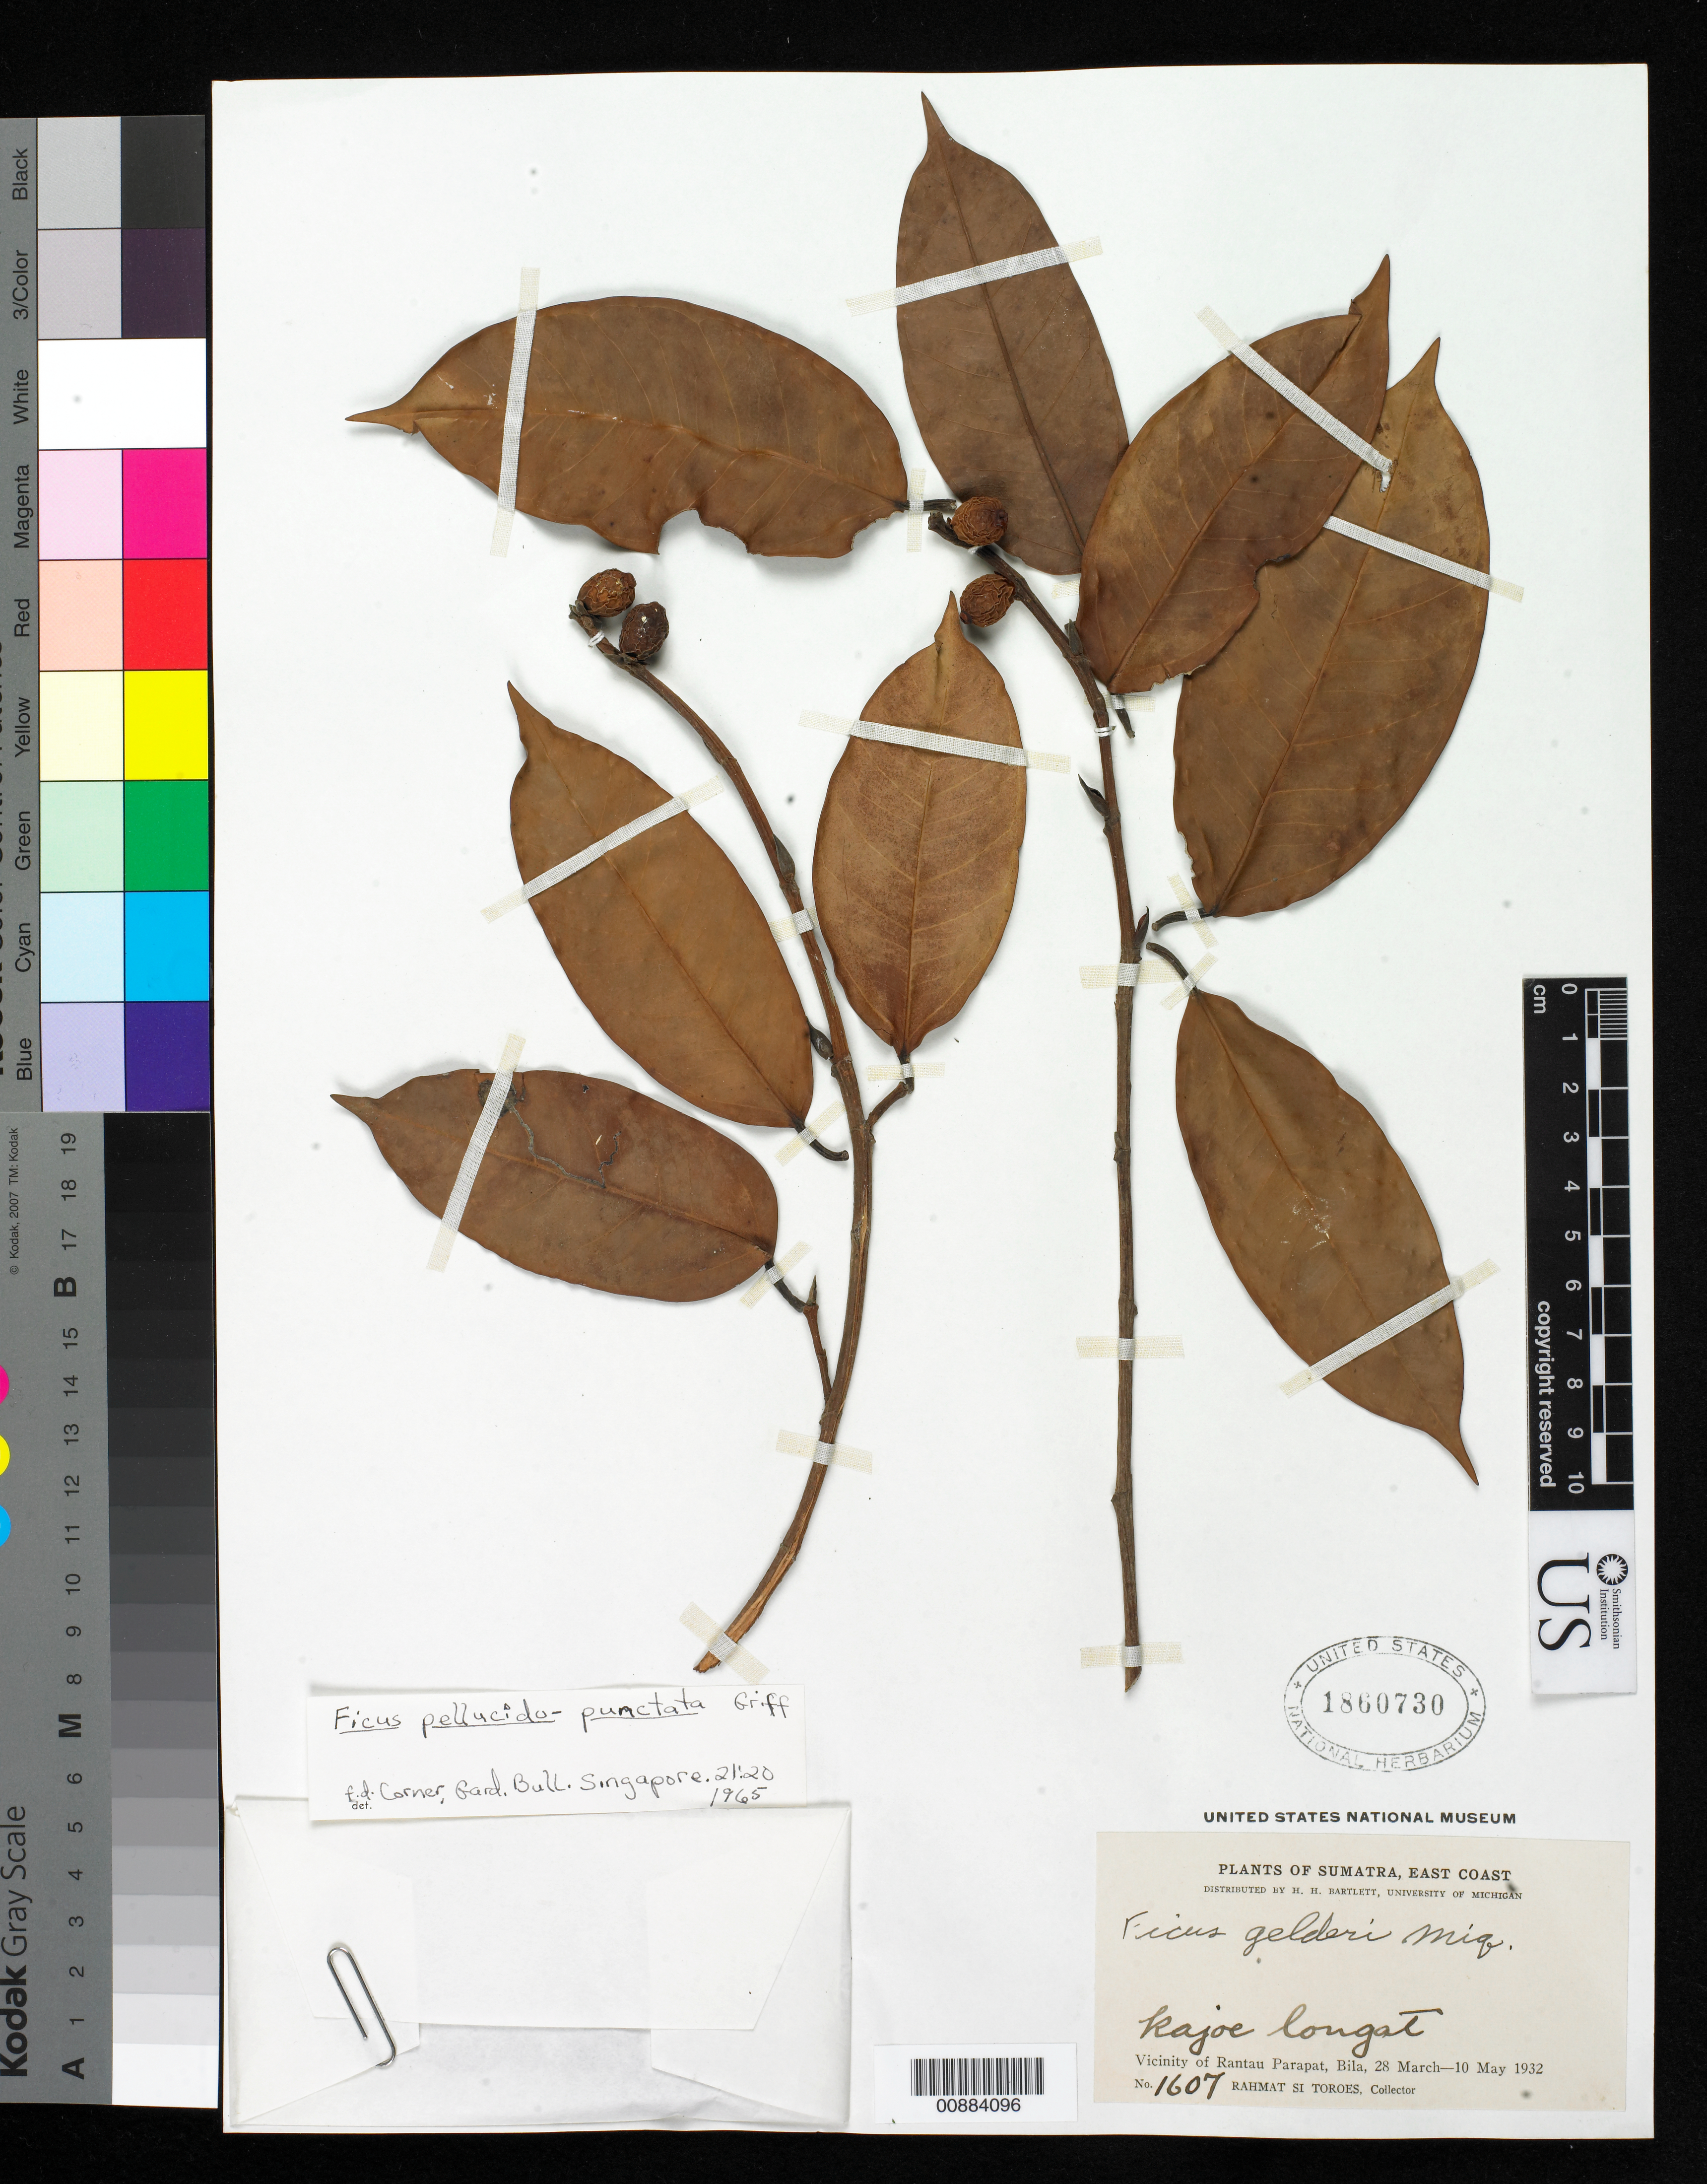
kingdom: Plantae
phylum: Tracheophyta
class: Magnoliopsida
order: Rosales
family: Moraceae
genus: Ficus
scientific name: Ficus pellucido-punctata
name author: Griff.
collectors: Rahmat Si Boeea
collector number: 1607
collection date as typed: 28 Mar 1932 to 10 May 1932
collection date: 1932-03-28/1932-05-10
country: Indonesia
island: Sumatra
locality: E Coast, vicinity of Rantau Parapat, Bila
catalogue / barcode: US 1860730